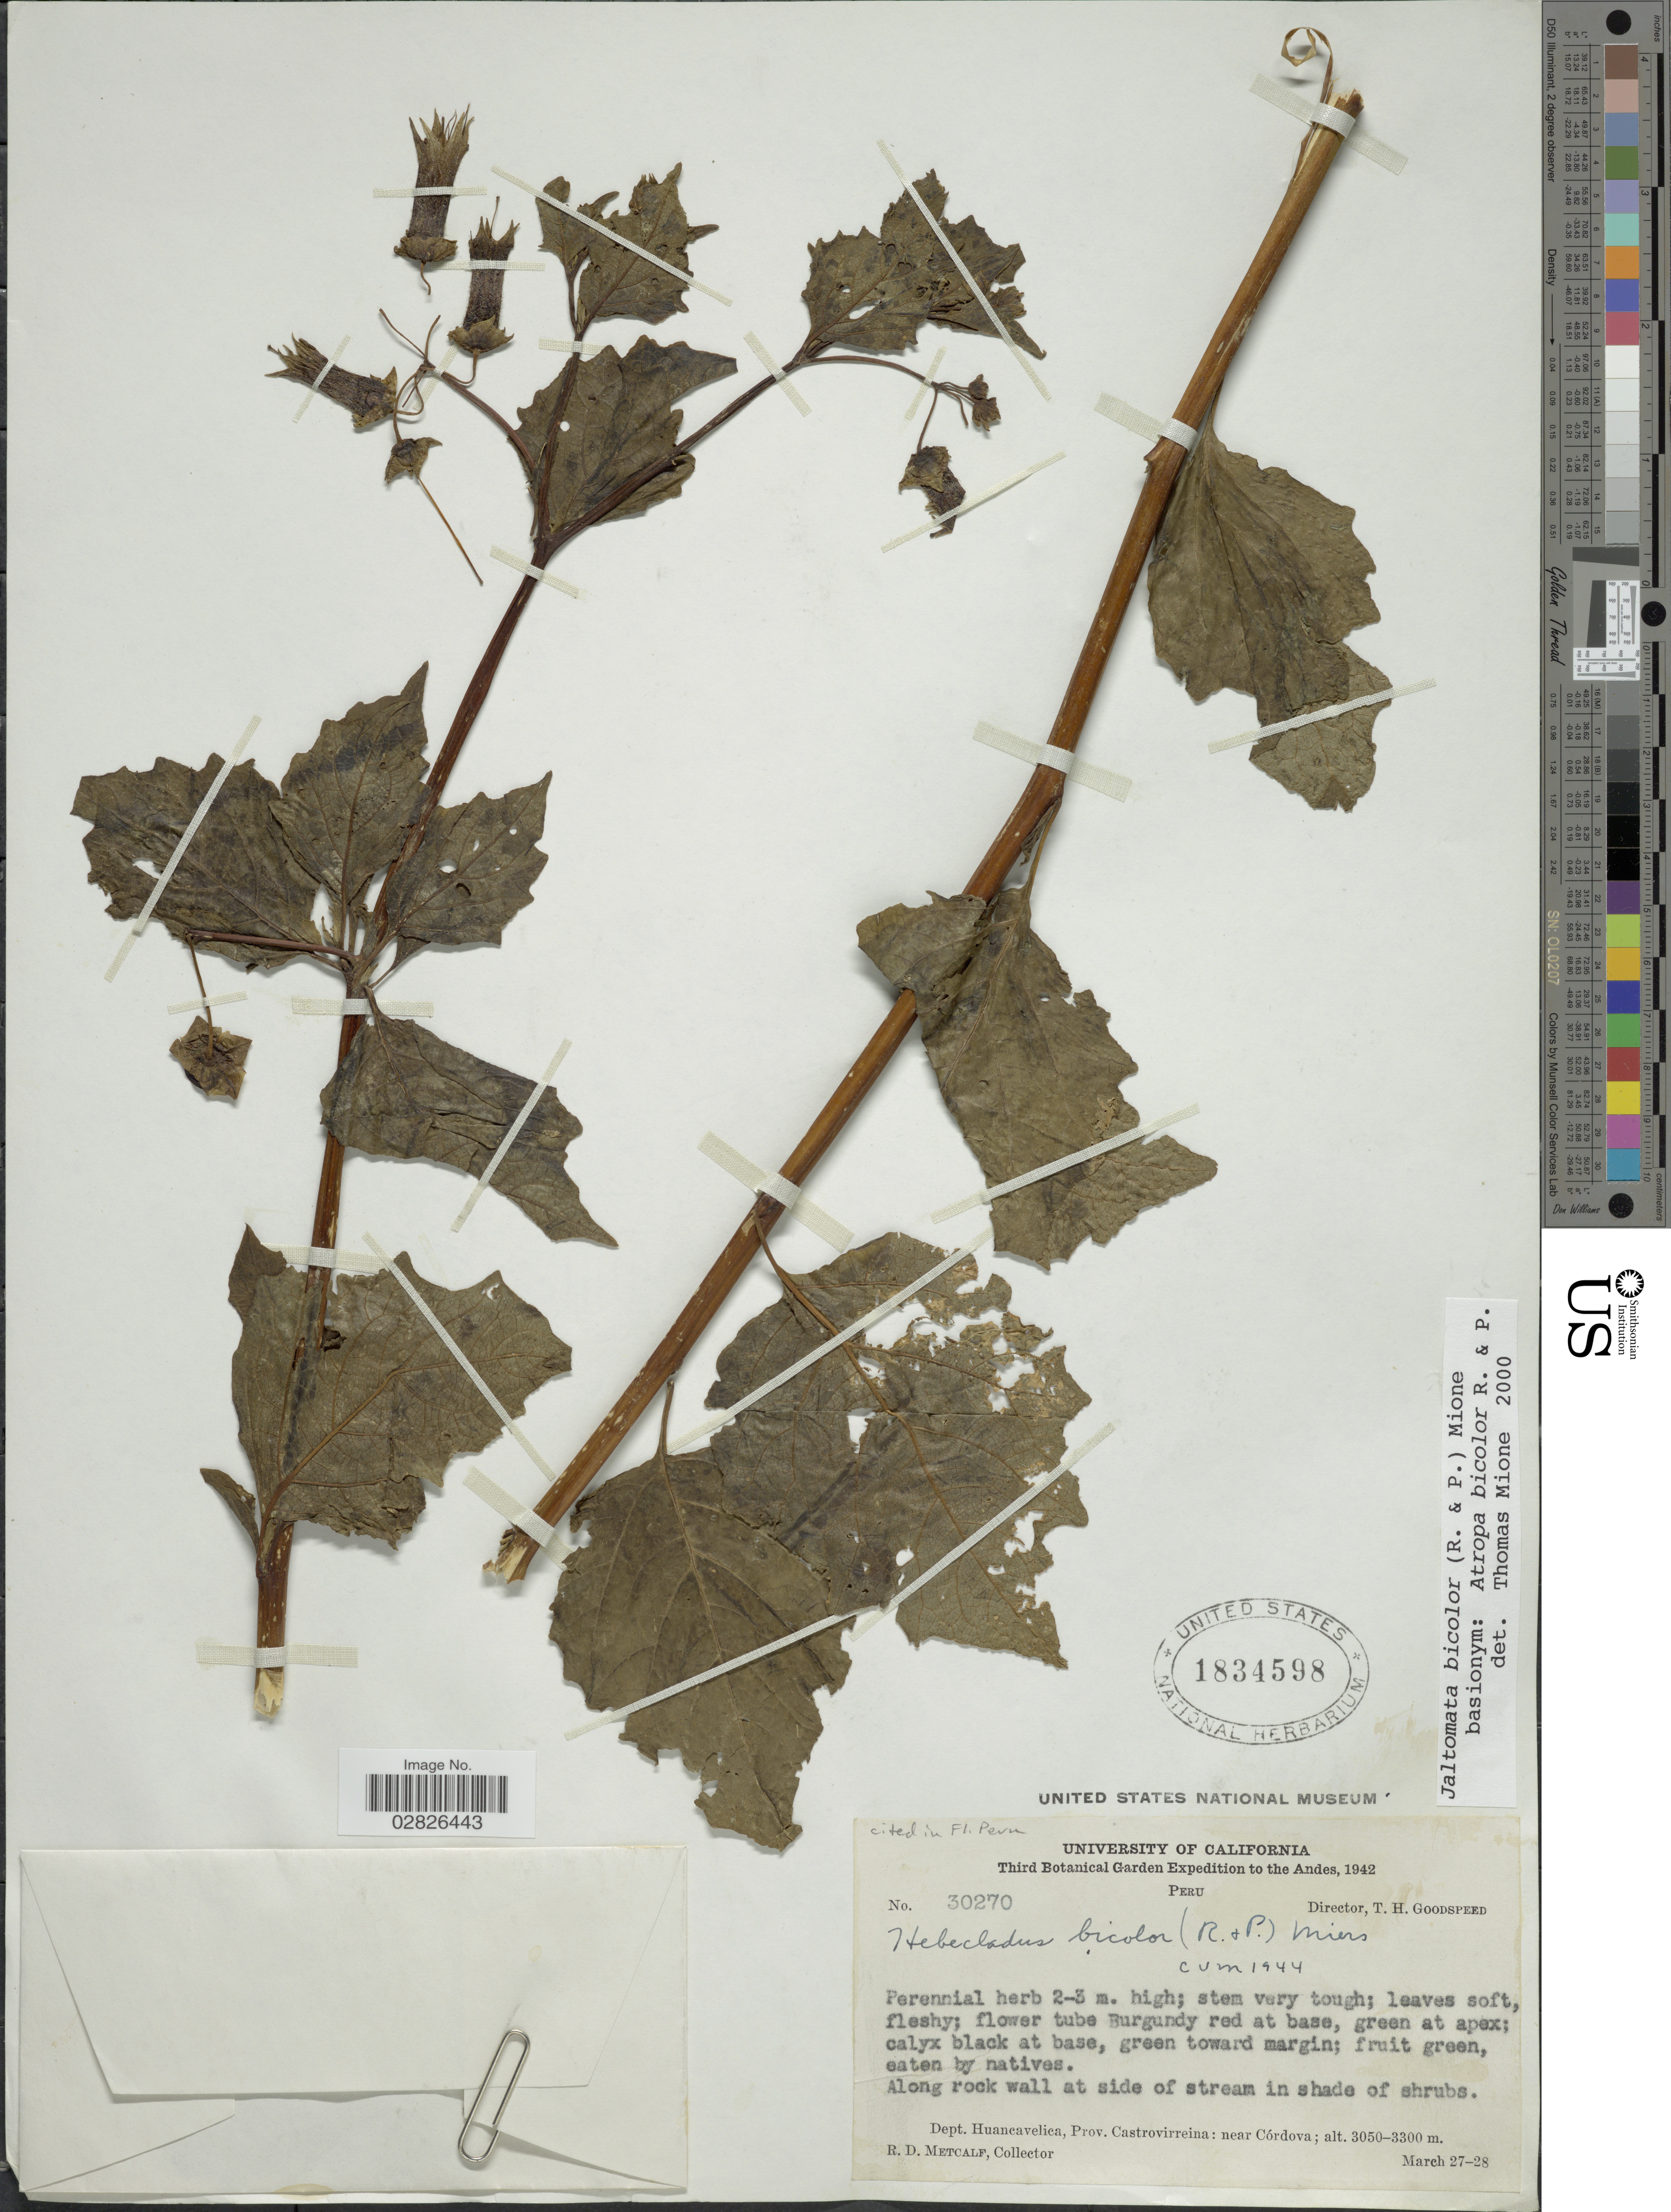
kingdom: Plantae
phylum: Tracheophyta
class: Magnoliopsida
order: Solanales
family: Solanaceae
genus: Jaltomata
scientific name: Jaltomata bicolor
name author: (Ruiz & Pav.) Mione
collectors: R. D. Metcalf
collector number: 30270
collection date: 1942-03-27/1942-03-28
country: Peru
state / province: Huancavelica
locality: Andes. Dept. Huancavelica, Prov. Castrovirreina, near Córdova.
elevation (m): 3050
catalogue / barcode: US 1834598